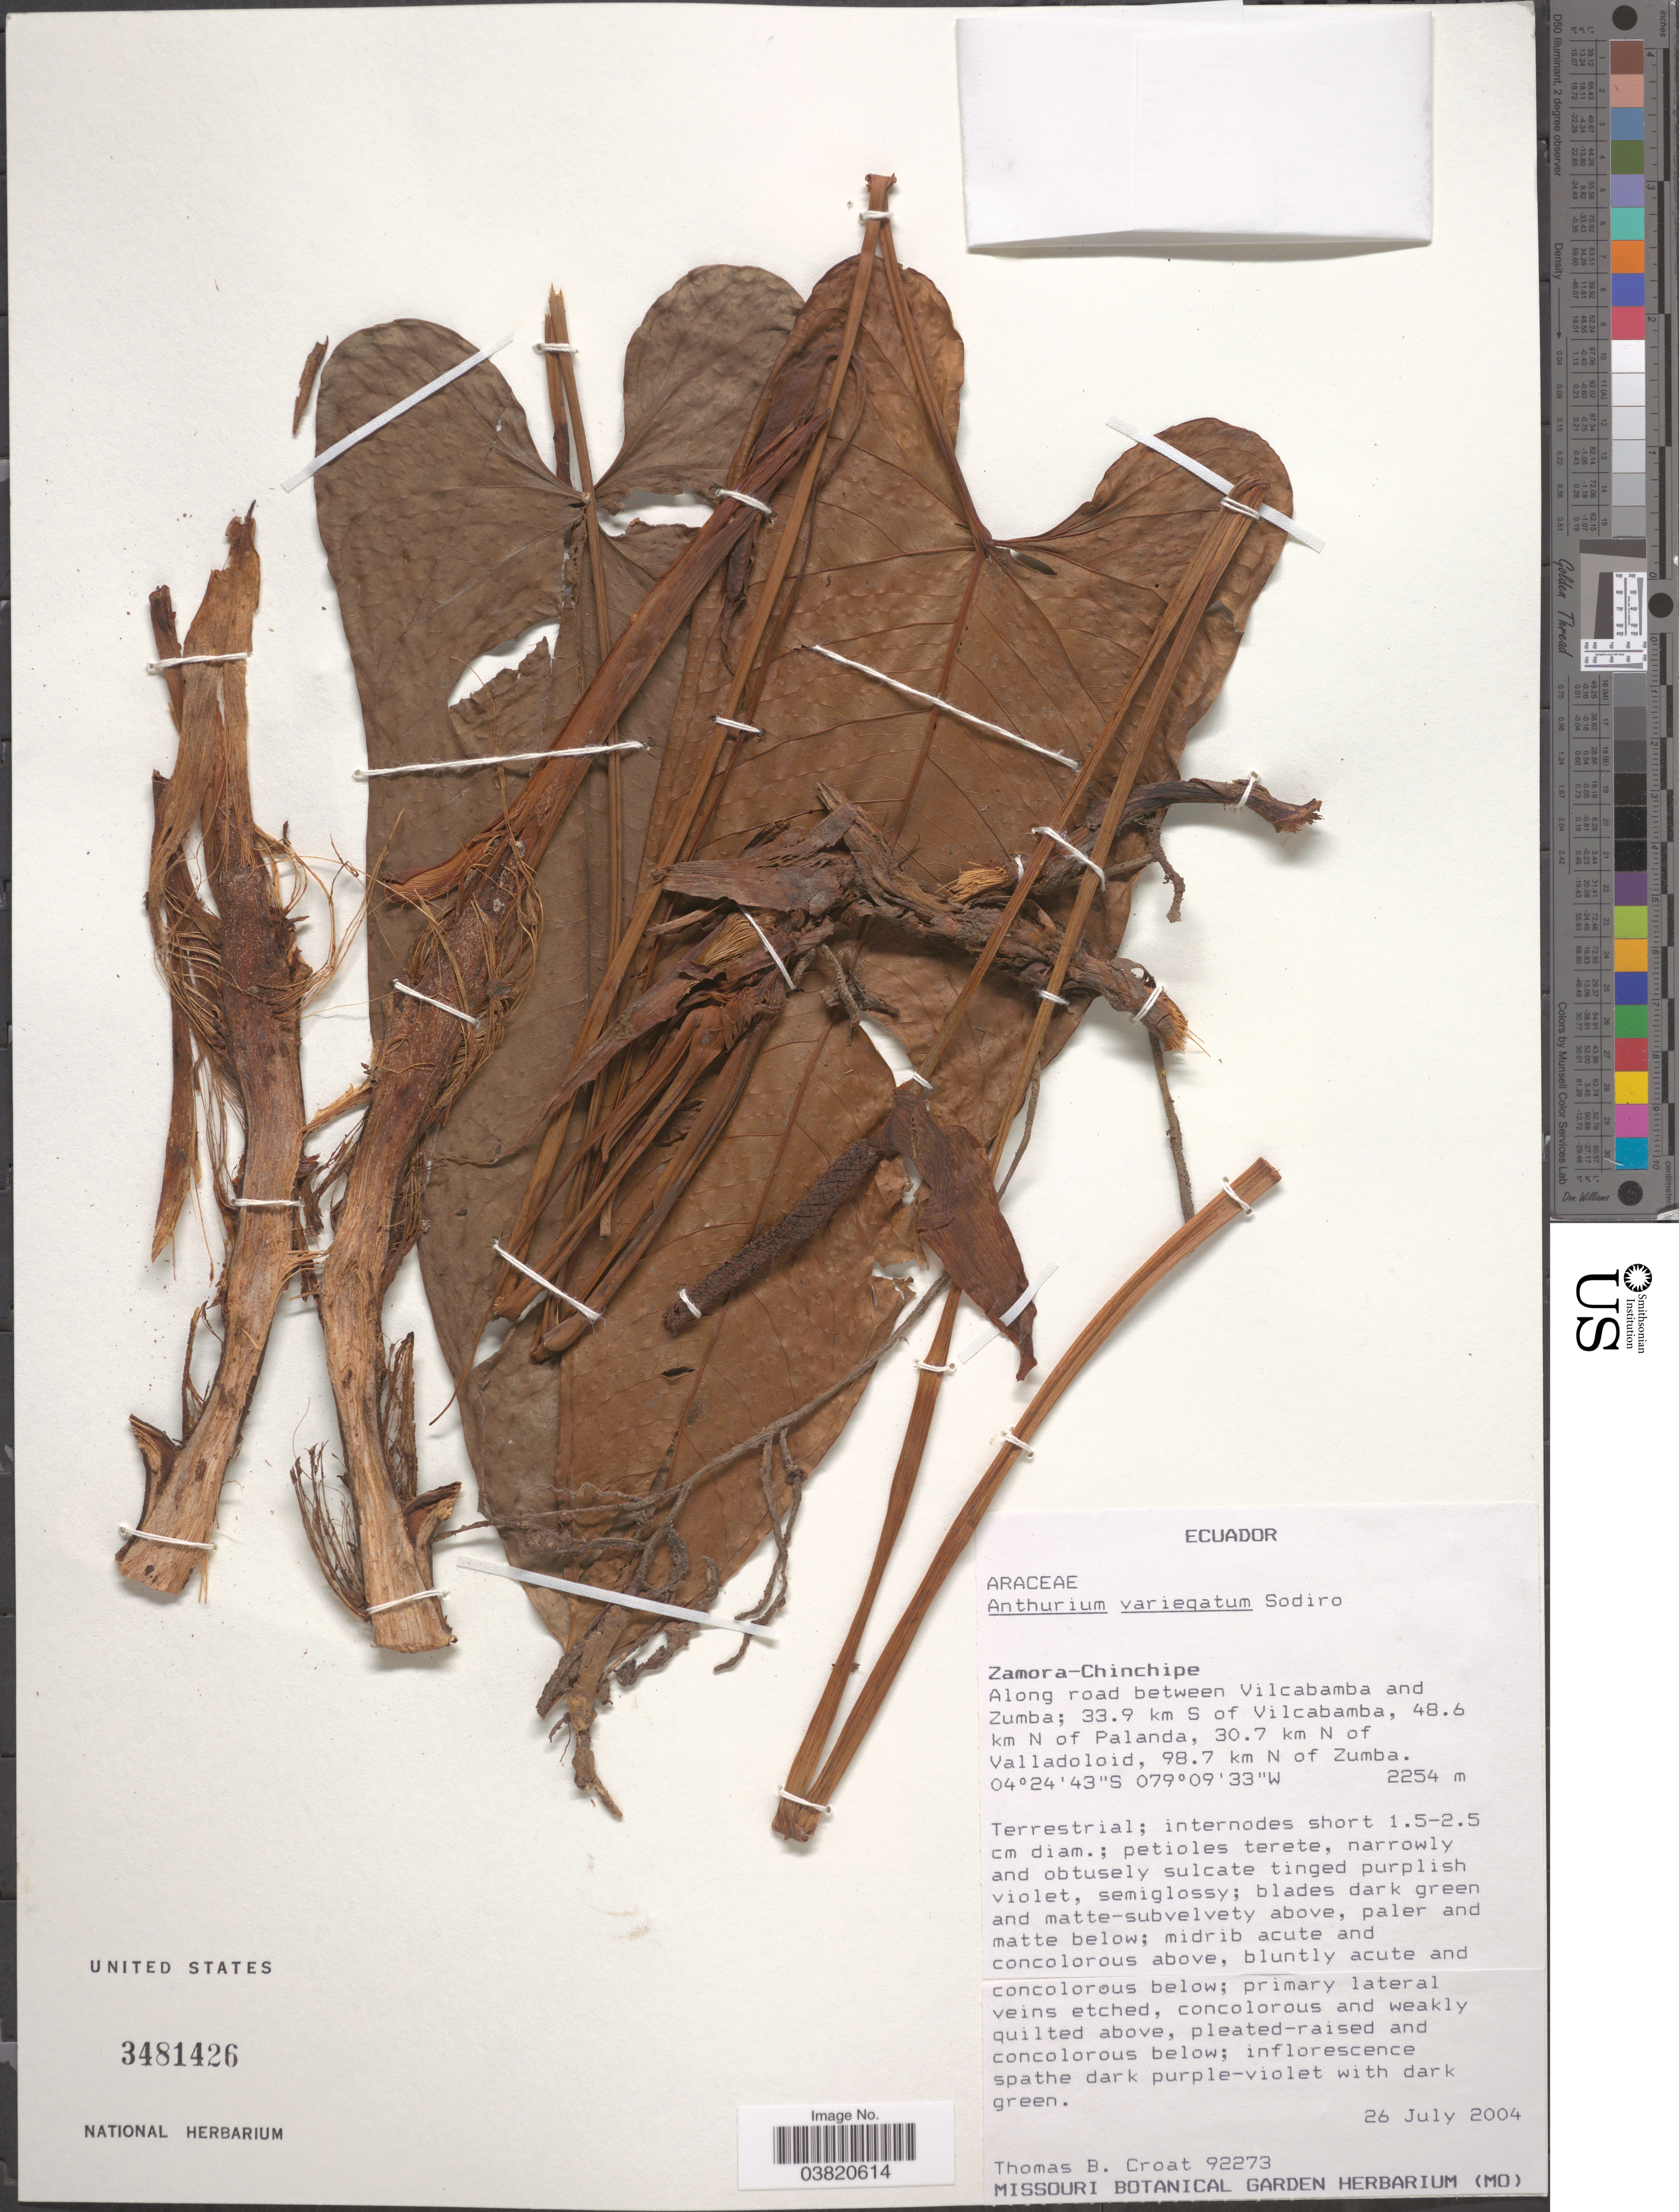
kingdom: Plantae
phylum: Tracheophyta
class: Liliopsida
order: Alismatales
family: Araceae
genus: Anthurium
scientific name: Anthurium variegatum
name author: Sodiro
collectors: T. B. Croat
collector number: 92273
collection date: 2004-07-26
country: Ecuador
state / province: Zamora-Chinchipe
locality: Along road between Vilcabamba and Zumba; 33.9 km S of Vilcabamba, 48.6 km N of Palanda, 30.7 km N of Valladoloid, 98.7 km N of Zumba.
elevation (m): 2254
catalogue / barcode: US 3481426